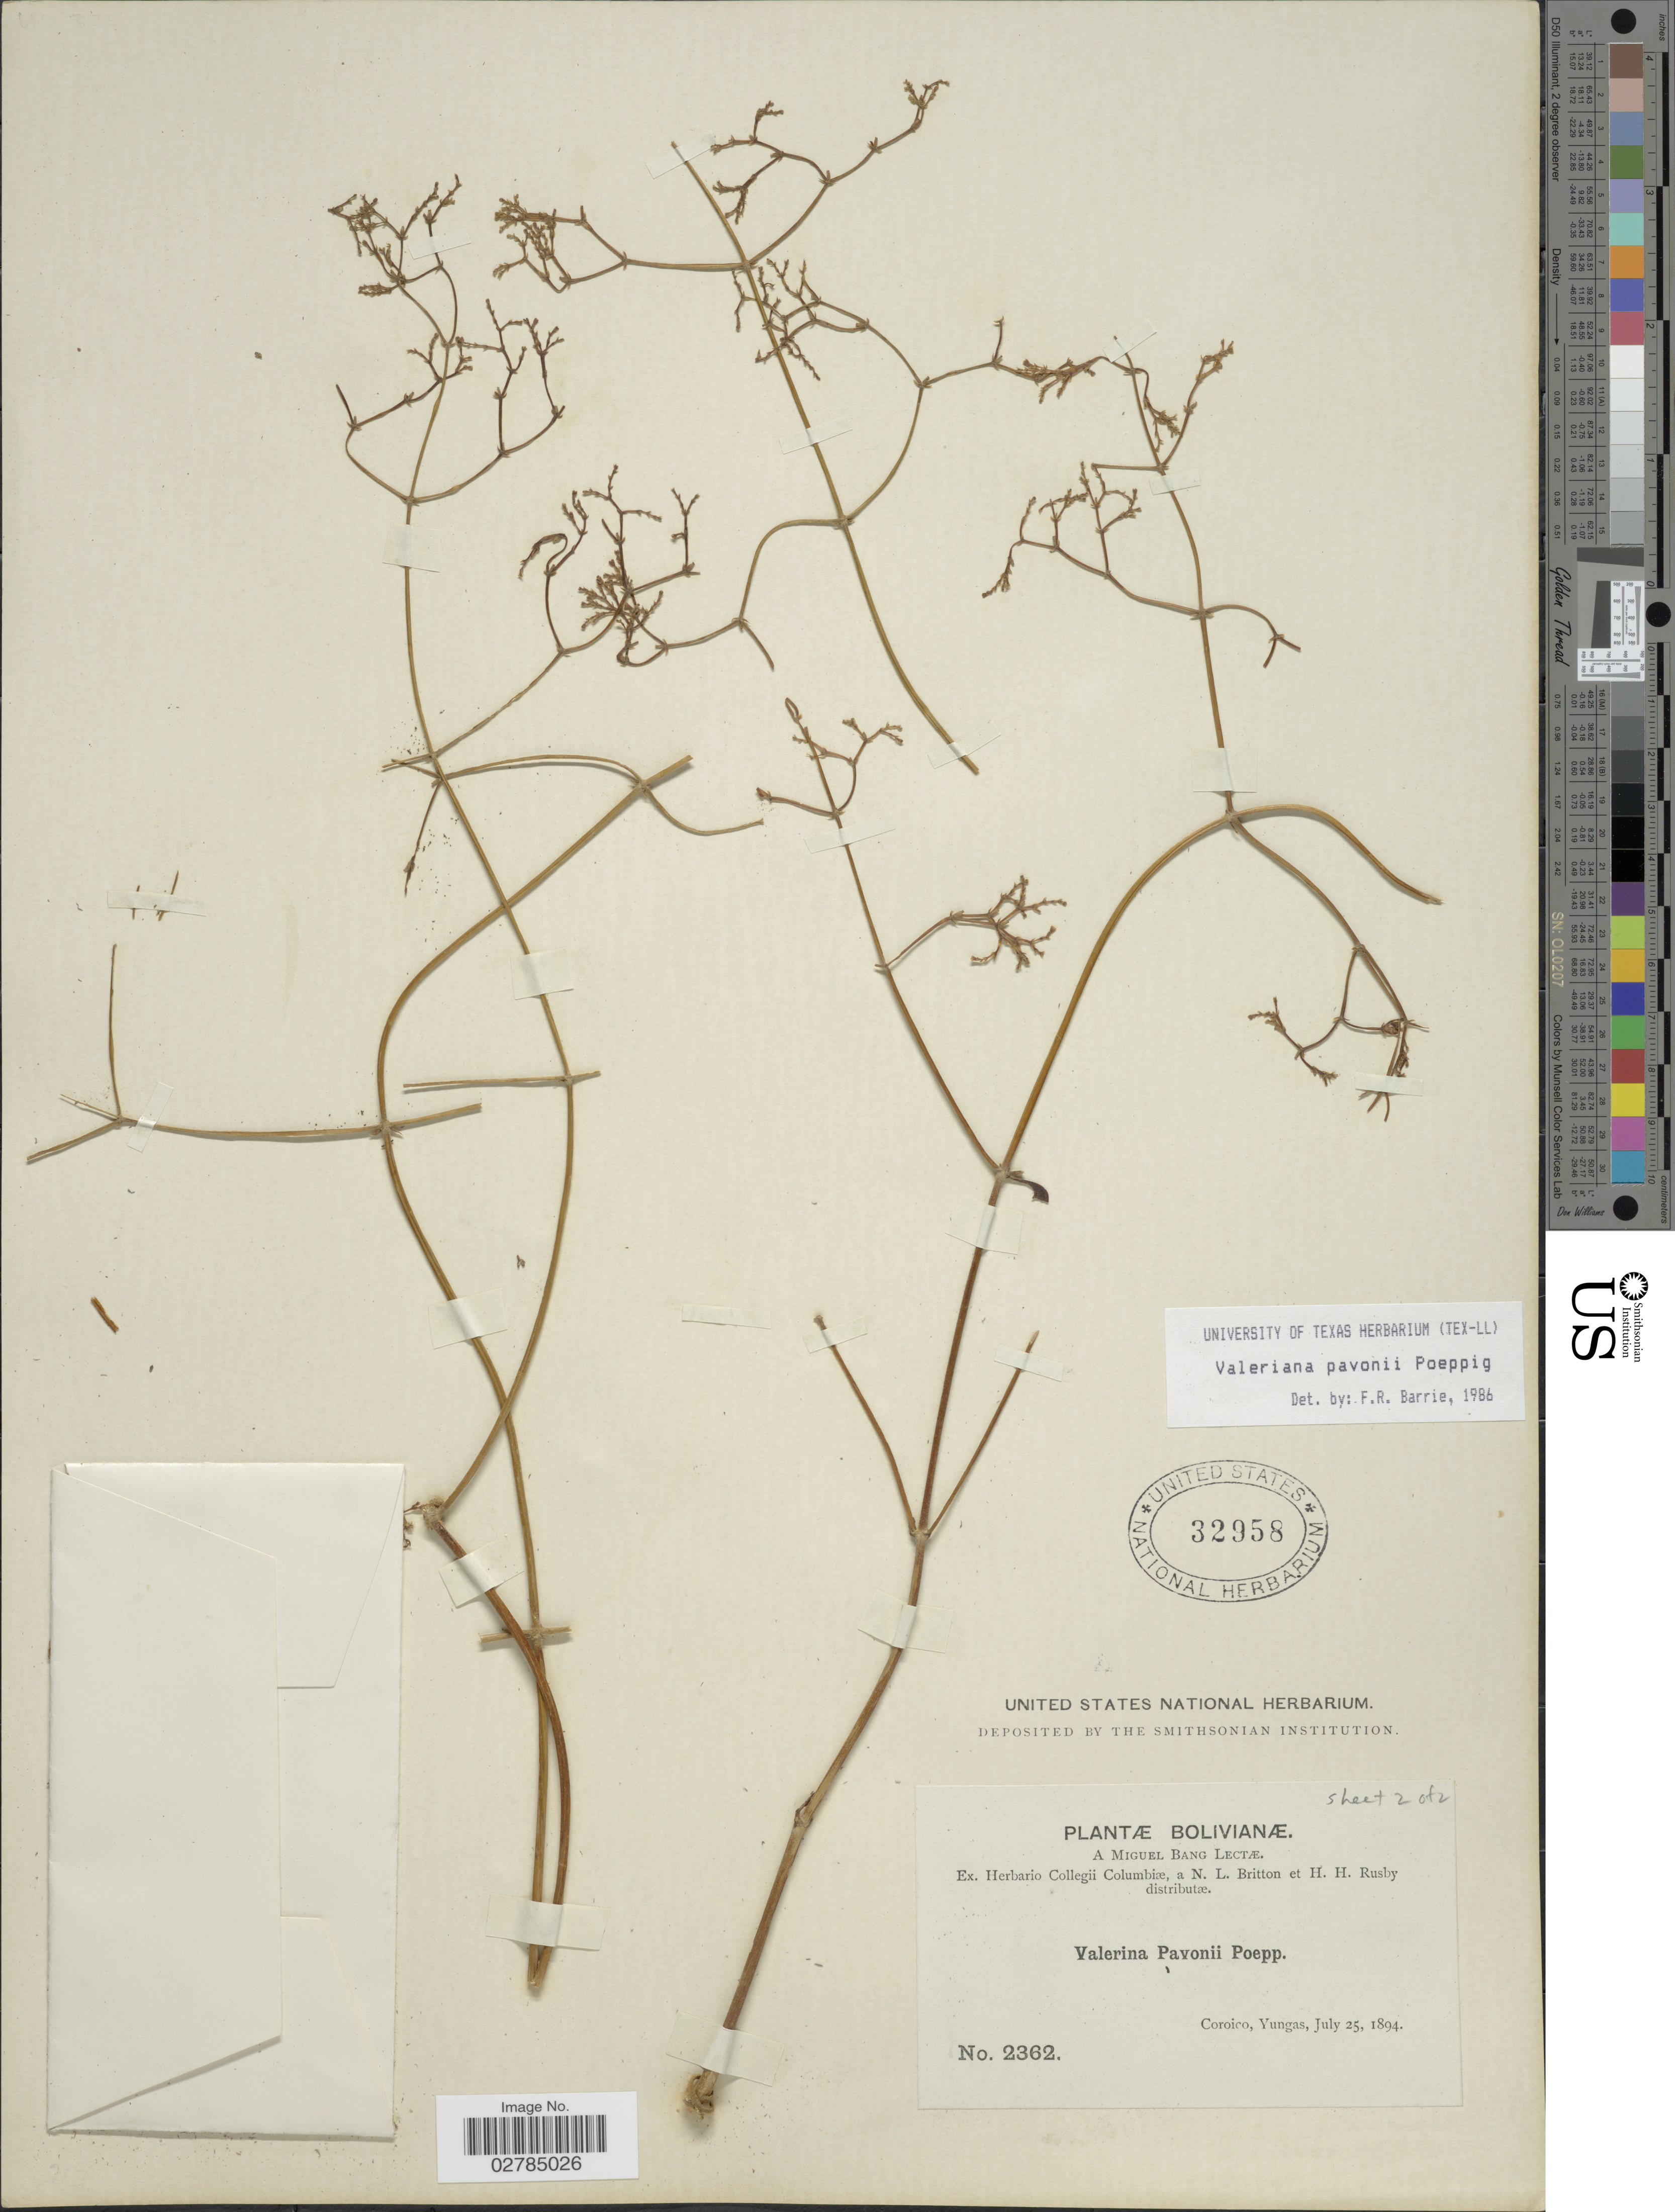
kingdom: Plantae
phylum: Tracheophyta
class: Magnoliopsida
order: Dipsacales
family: Caprifoliaceae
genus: Valeriana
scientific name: Valeriana pavonii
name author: Poepp.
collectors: M. Bang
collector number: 2362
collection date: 1894-07-25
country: Bolivia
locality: Coroico, Yungas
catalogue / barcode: US 32958